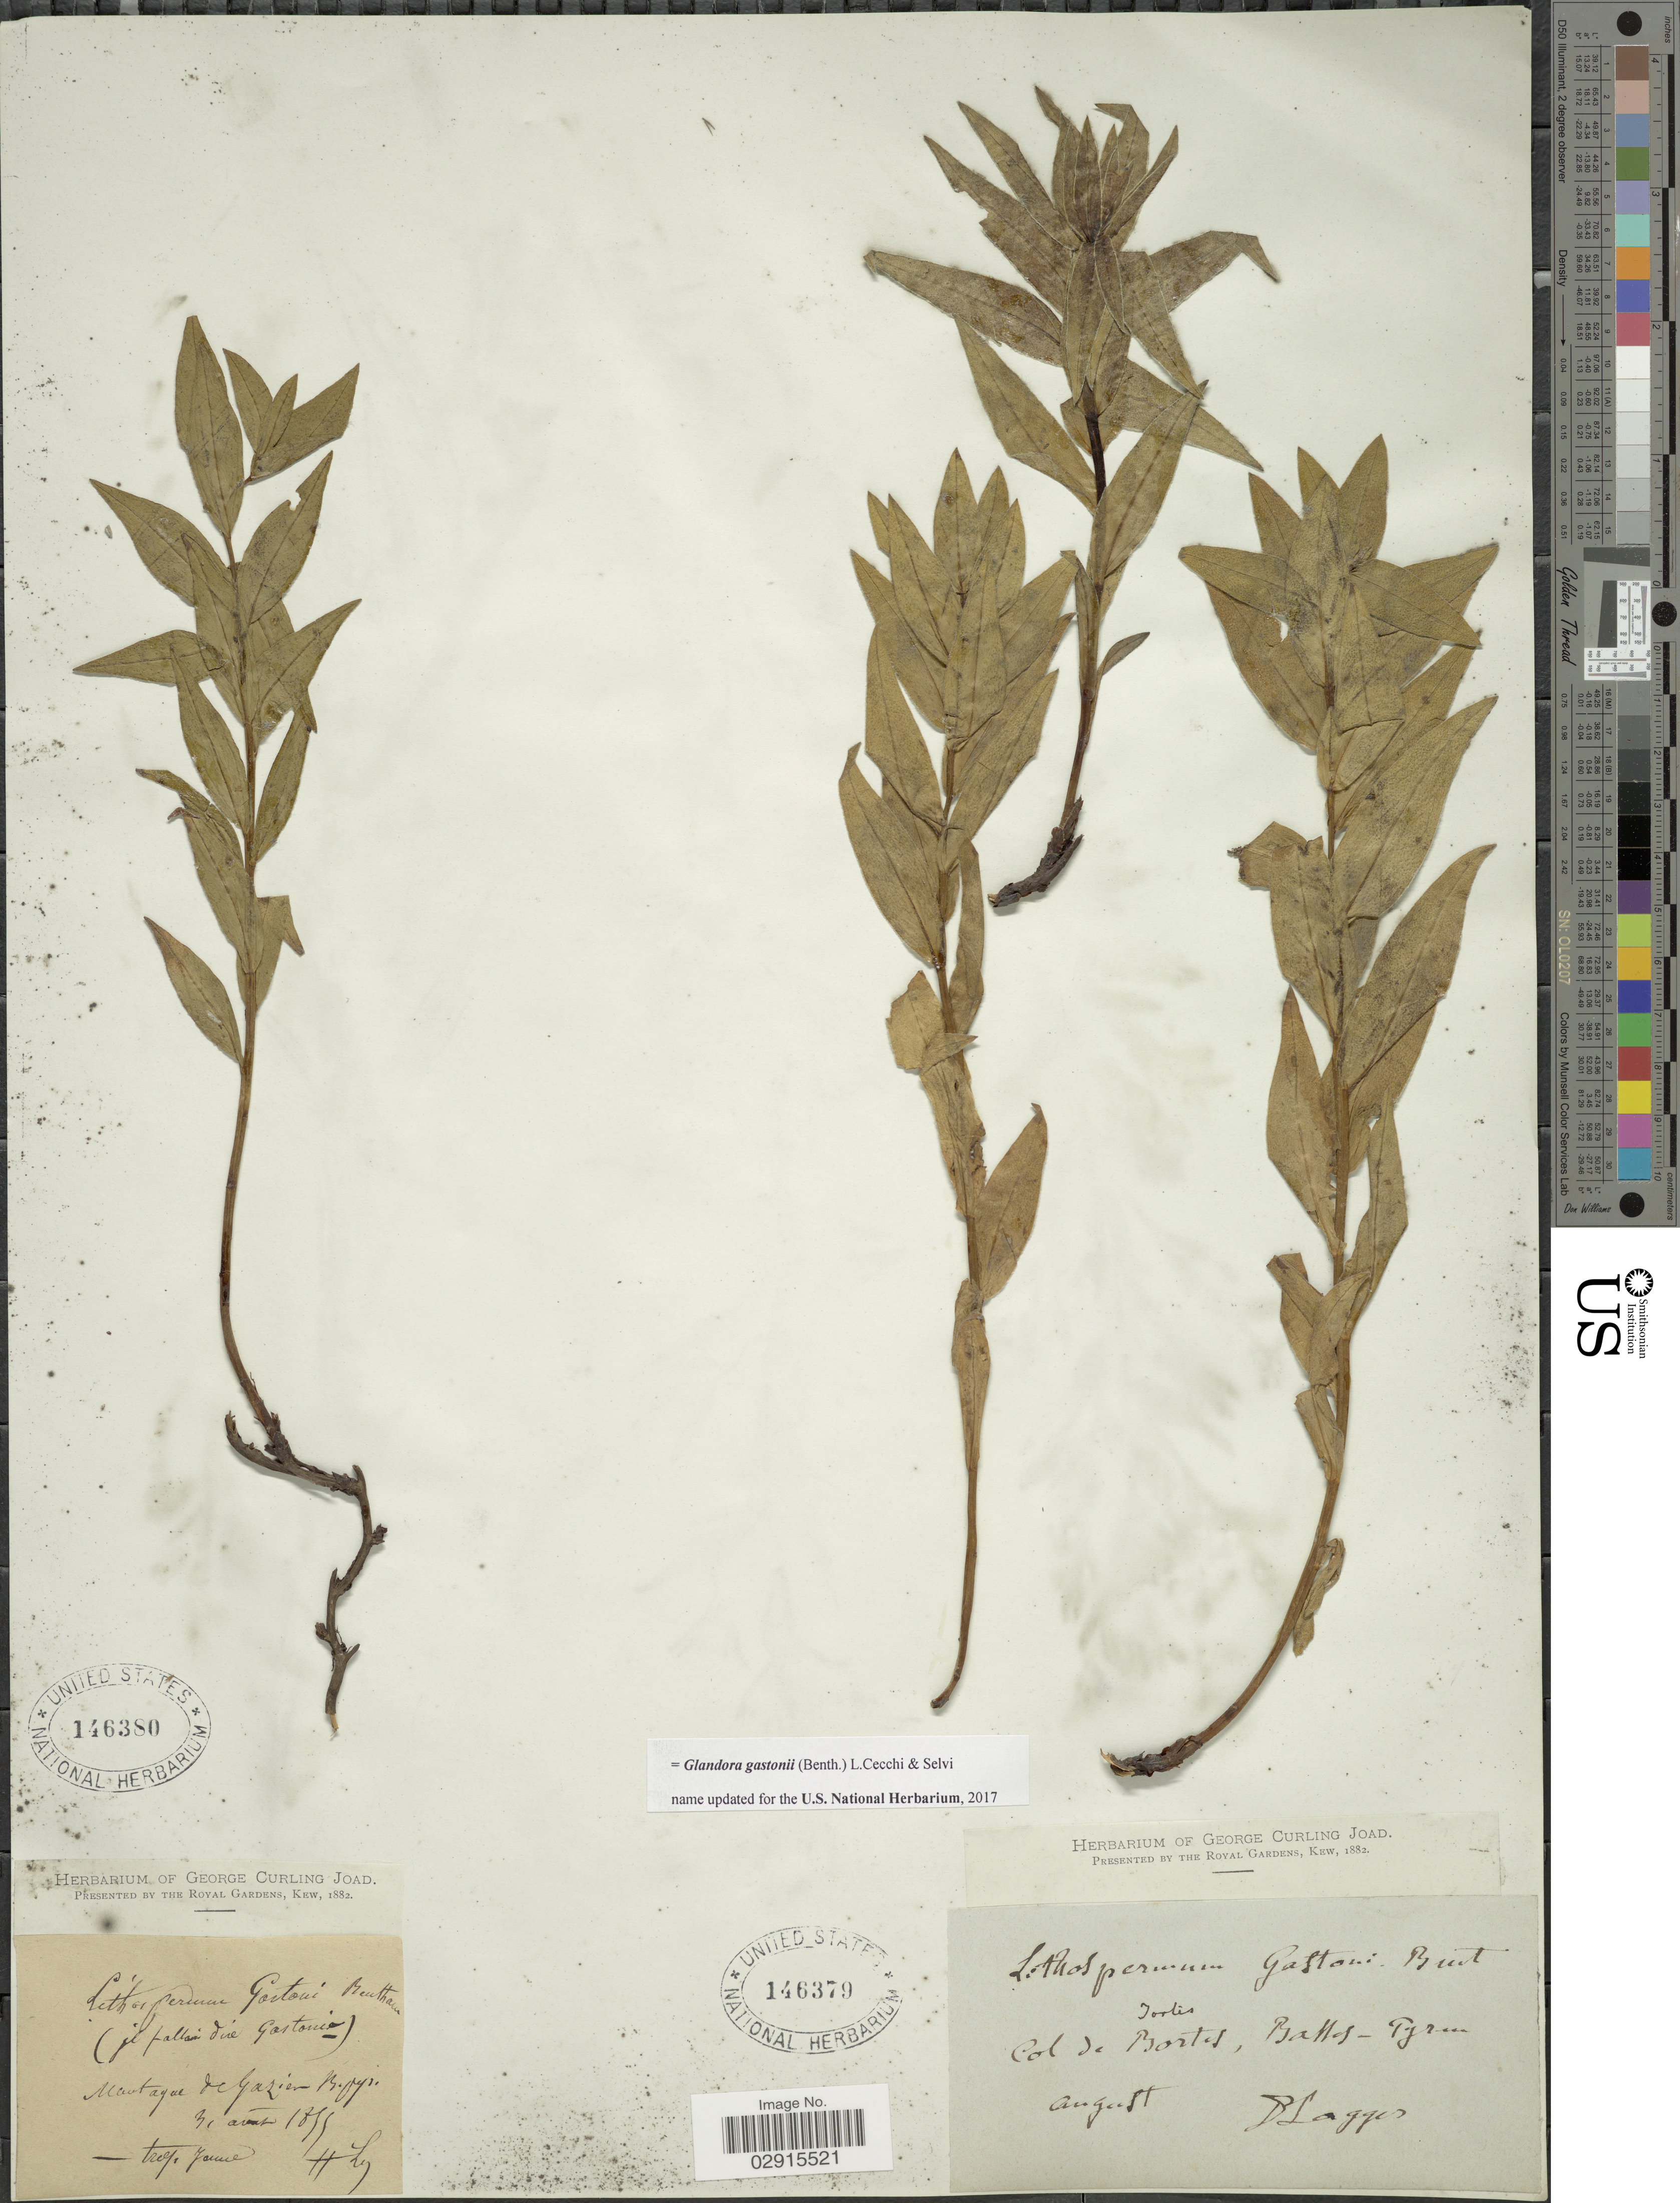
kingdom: Plantae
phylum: Tracheophyta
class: Magnoliopsida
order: Boraginales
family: Boraginaceae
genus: Glandora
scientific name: Glandora gastonii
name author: (Benth.) L. Cecchi & Selvi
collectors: F. J. Lagger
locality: col de Bortes [interpreted], Bassos [interpreted] - Tyrun [interpreted].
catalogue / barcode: US 146379-2